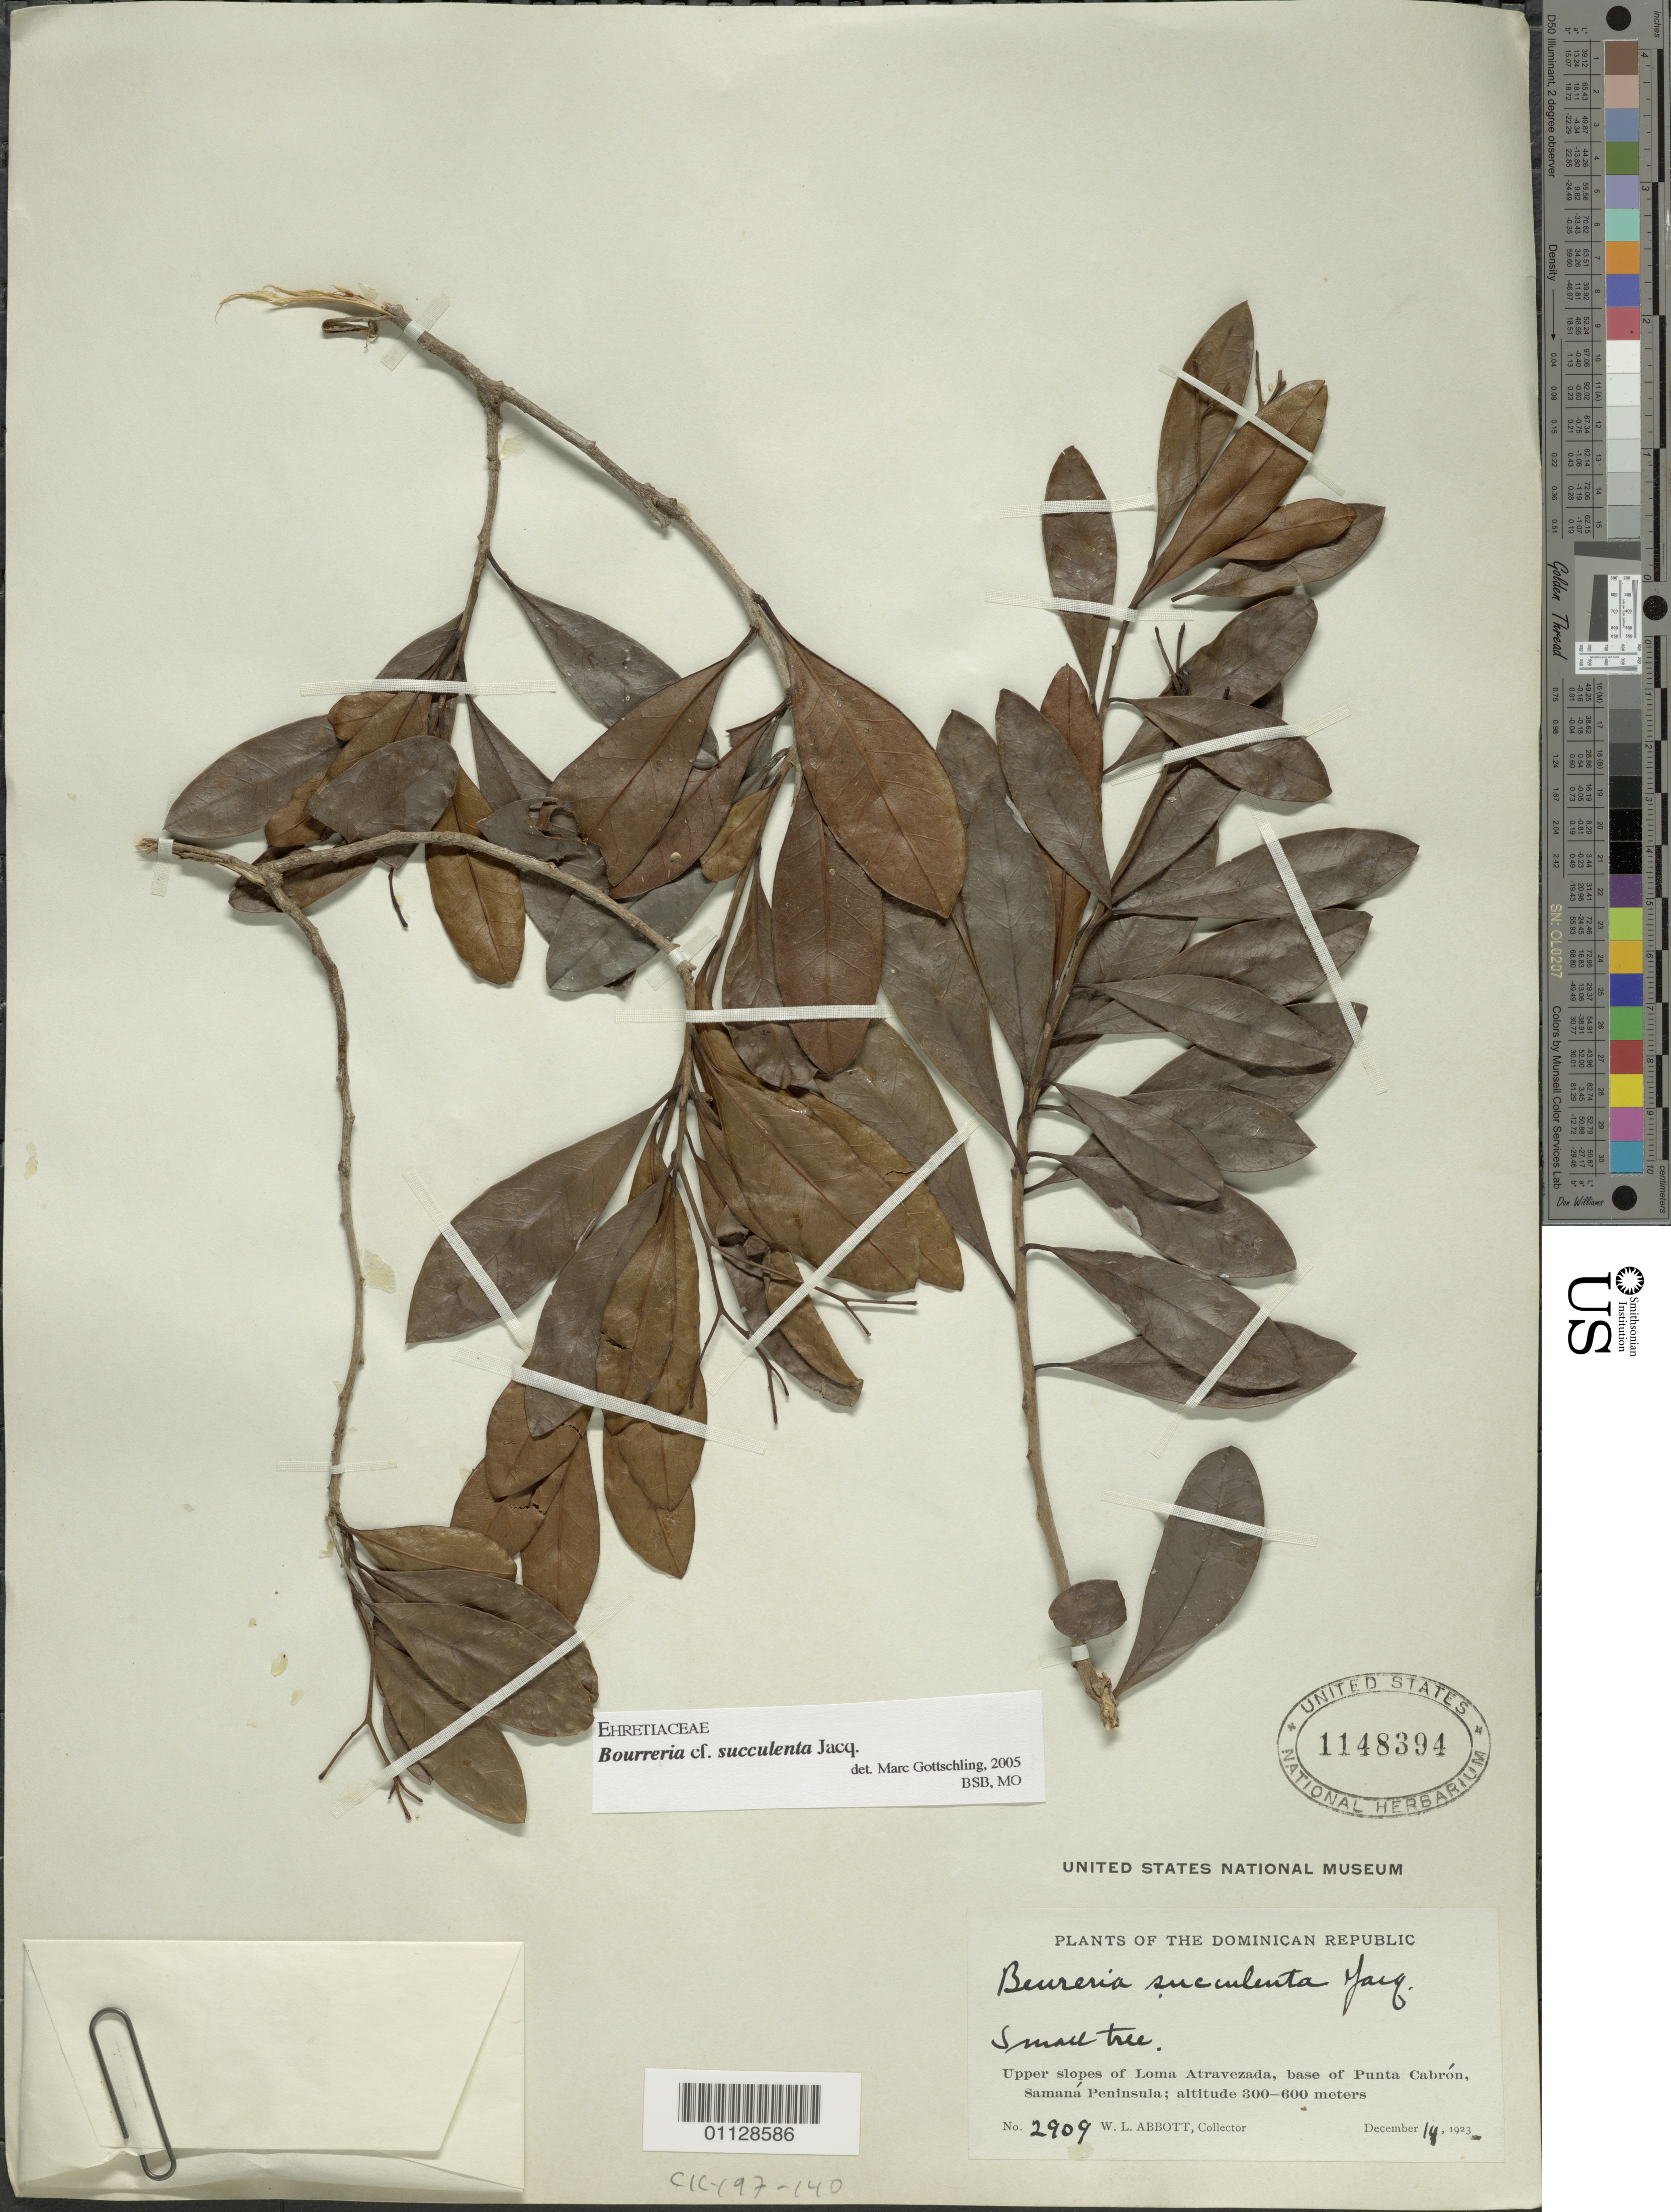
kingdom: Plantae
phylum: Tracheophyta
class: Magnoliopsida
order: Boraginales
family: Ehretiaceae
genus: Bourreria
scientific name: Bourreria succulenta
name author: Jacq.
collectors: W. L. Abbott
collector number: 2909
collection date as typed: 14 Dec 1923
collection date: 1923-12-14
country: Dominican Republic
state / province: Samaná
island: Hispaniola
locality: Upper slopes of Loma Atravezada, base of Punta Cabrón, Samaná Peninsula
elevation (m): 300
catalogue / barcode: US 1148394